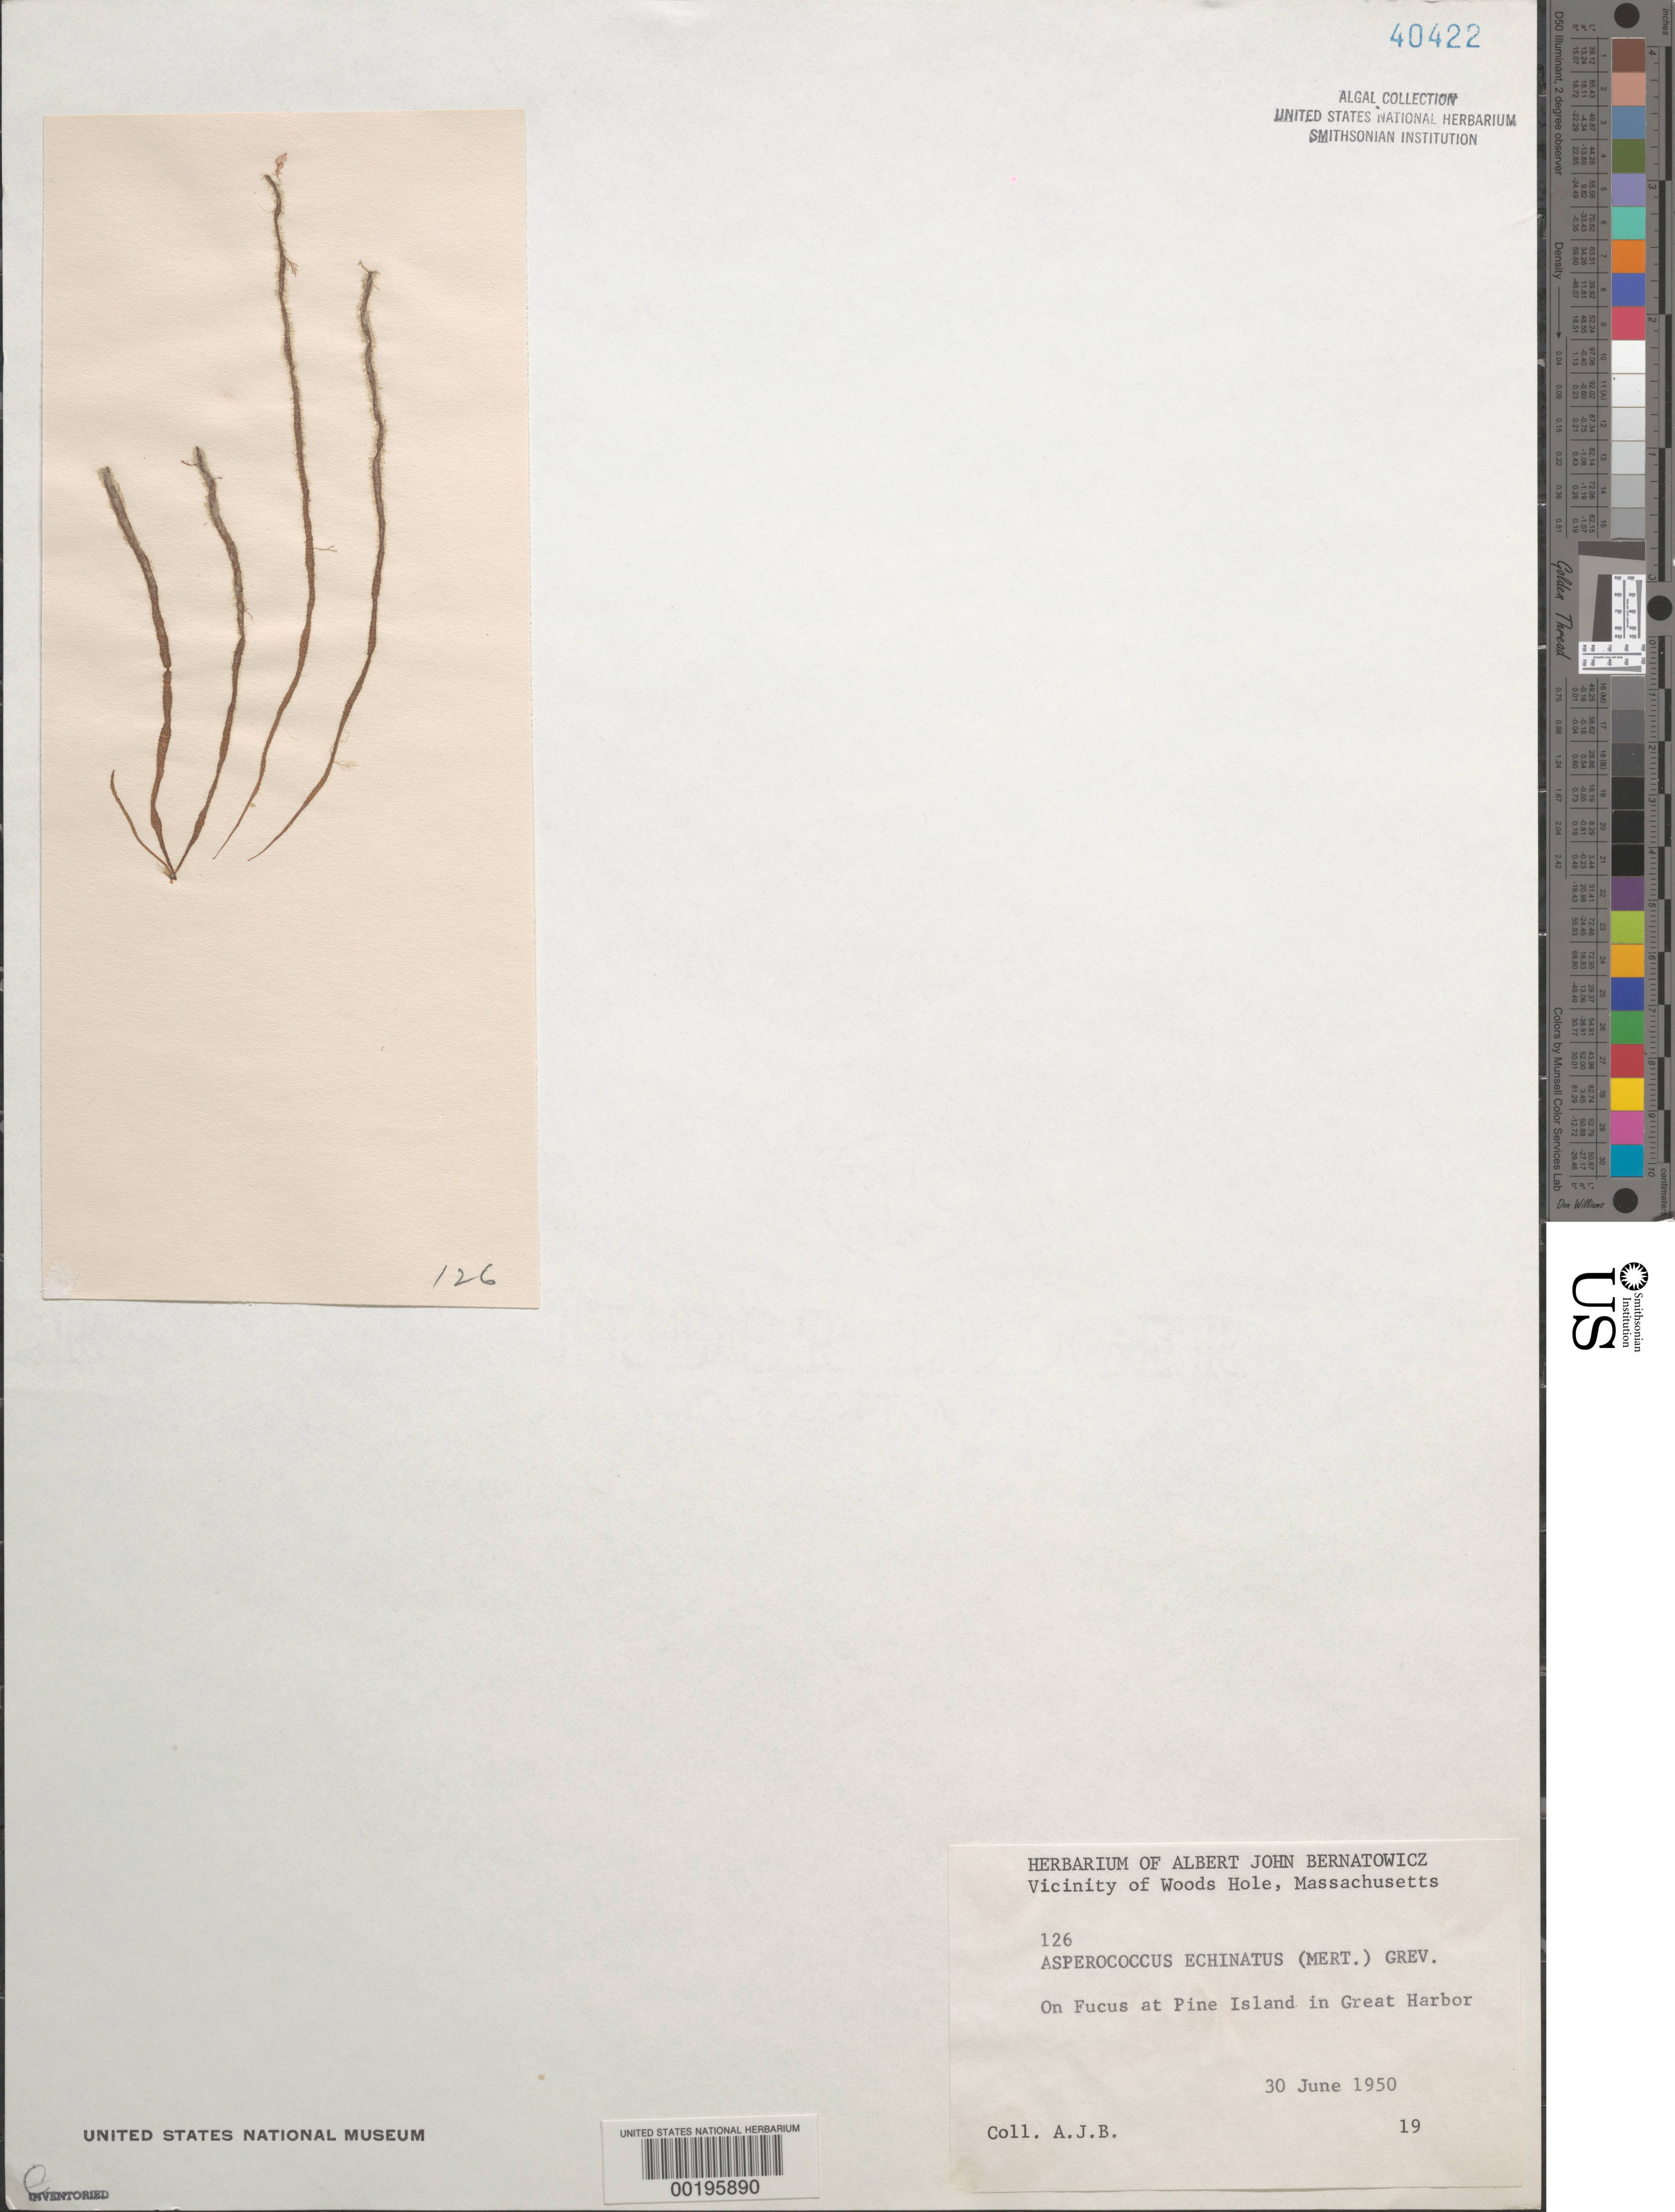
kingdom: Chromista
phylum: Ochrophyta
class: Phaeophyceae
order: Ectocarpales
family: Chordariaceae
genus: Asperococcus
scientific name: Asperococcus fistulosus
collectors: A. Bernatowicz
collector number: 126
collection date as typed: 30 Jun 1950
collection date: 1950-06-30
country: United States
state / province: Massachusetts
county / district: Dukes County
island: Pine Island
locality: Great Harbor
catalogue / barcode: US 40422